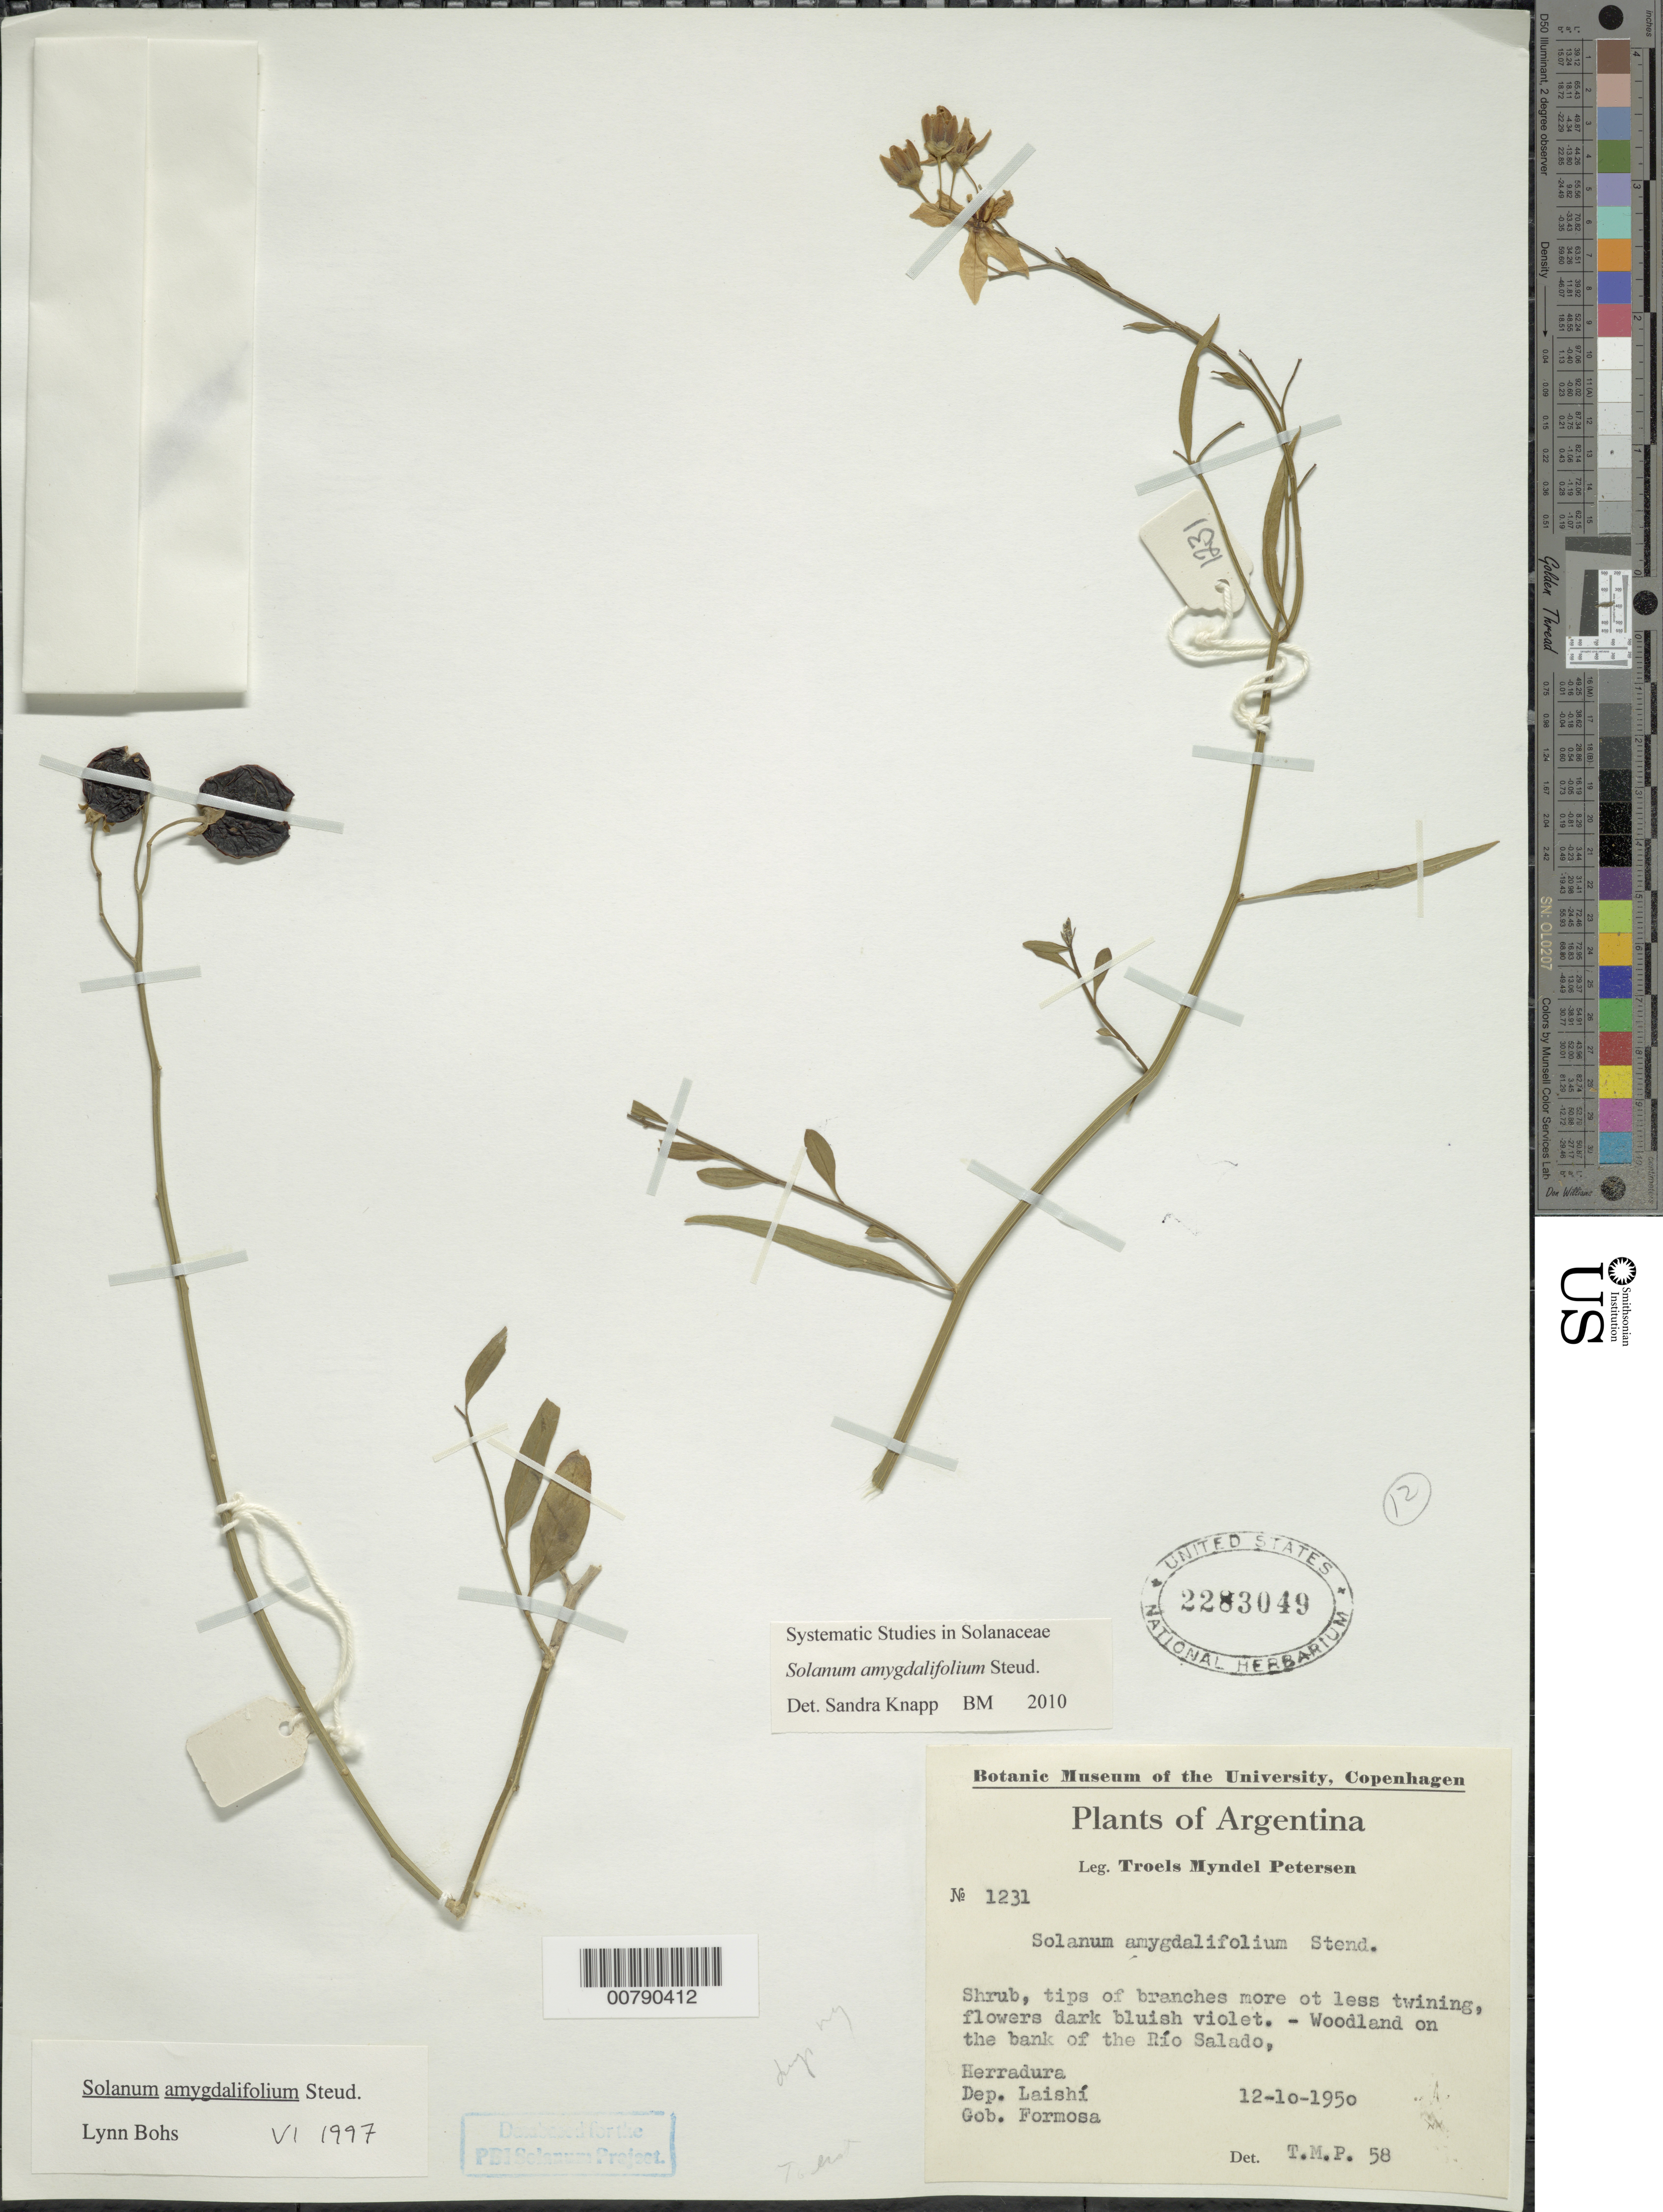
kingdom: Plantae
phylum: Tracheophyta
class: Magnoliopsida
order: Solanales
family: Solanaceae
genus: Solanum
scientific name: Solanum amygdalifolium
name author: Steud.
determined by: Knapp, S. D.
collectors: T. M. Pedersen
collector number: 1231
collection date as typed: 12 Oct 1950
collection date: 1950-10-12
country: Argentina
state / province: Formosa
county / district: Laishí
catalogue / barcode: US 2283049